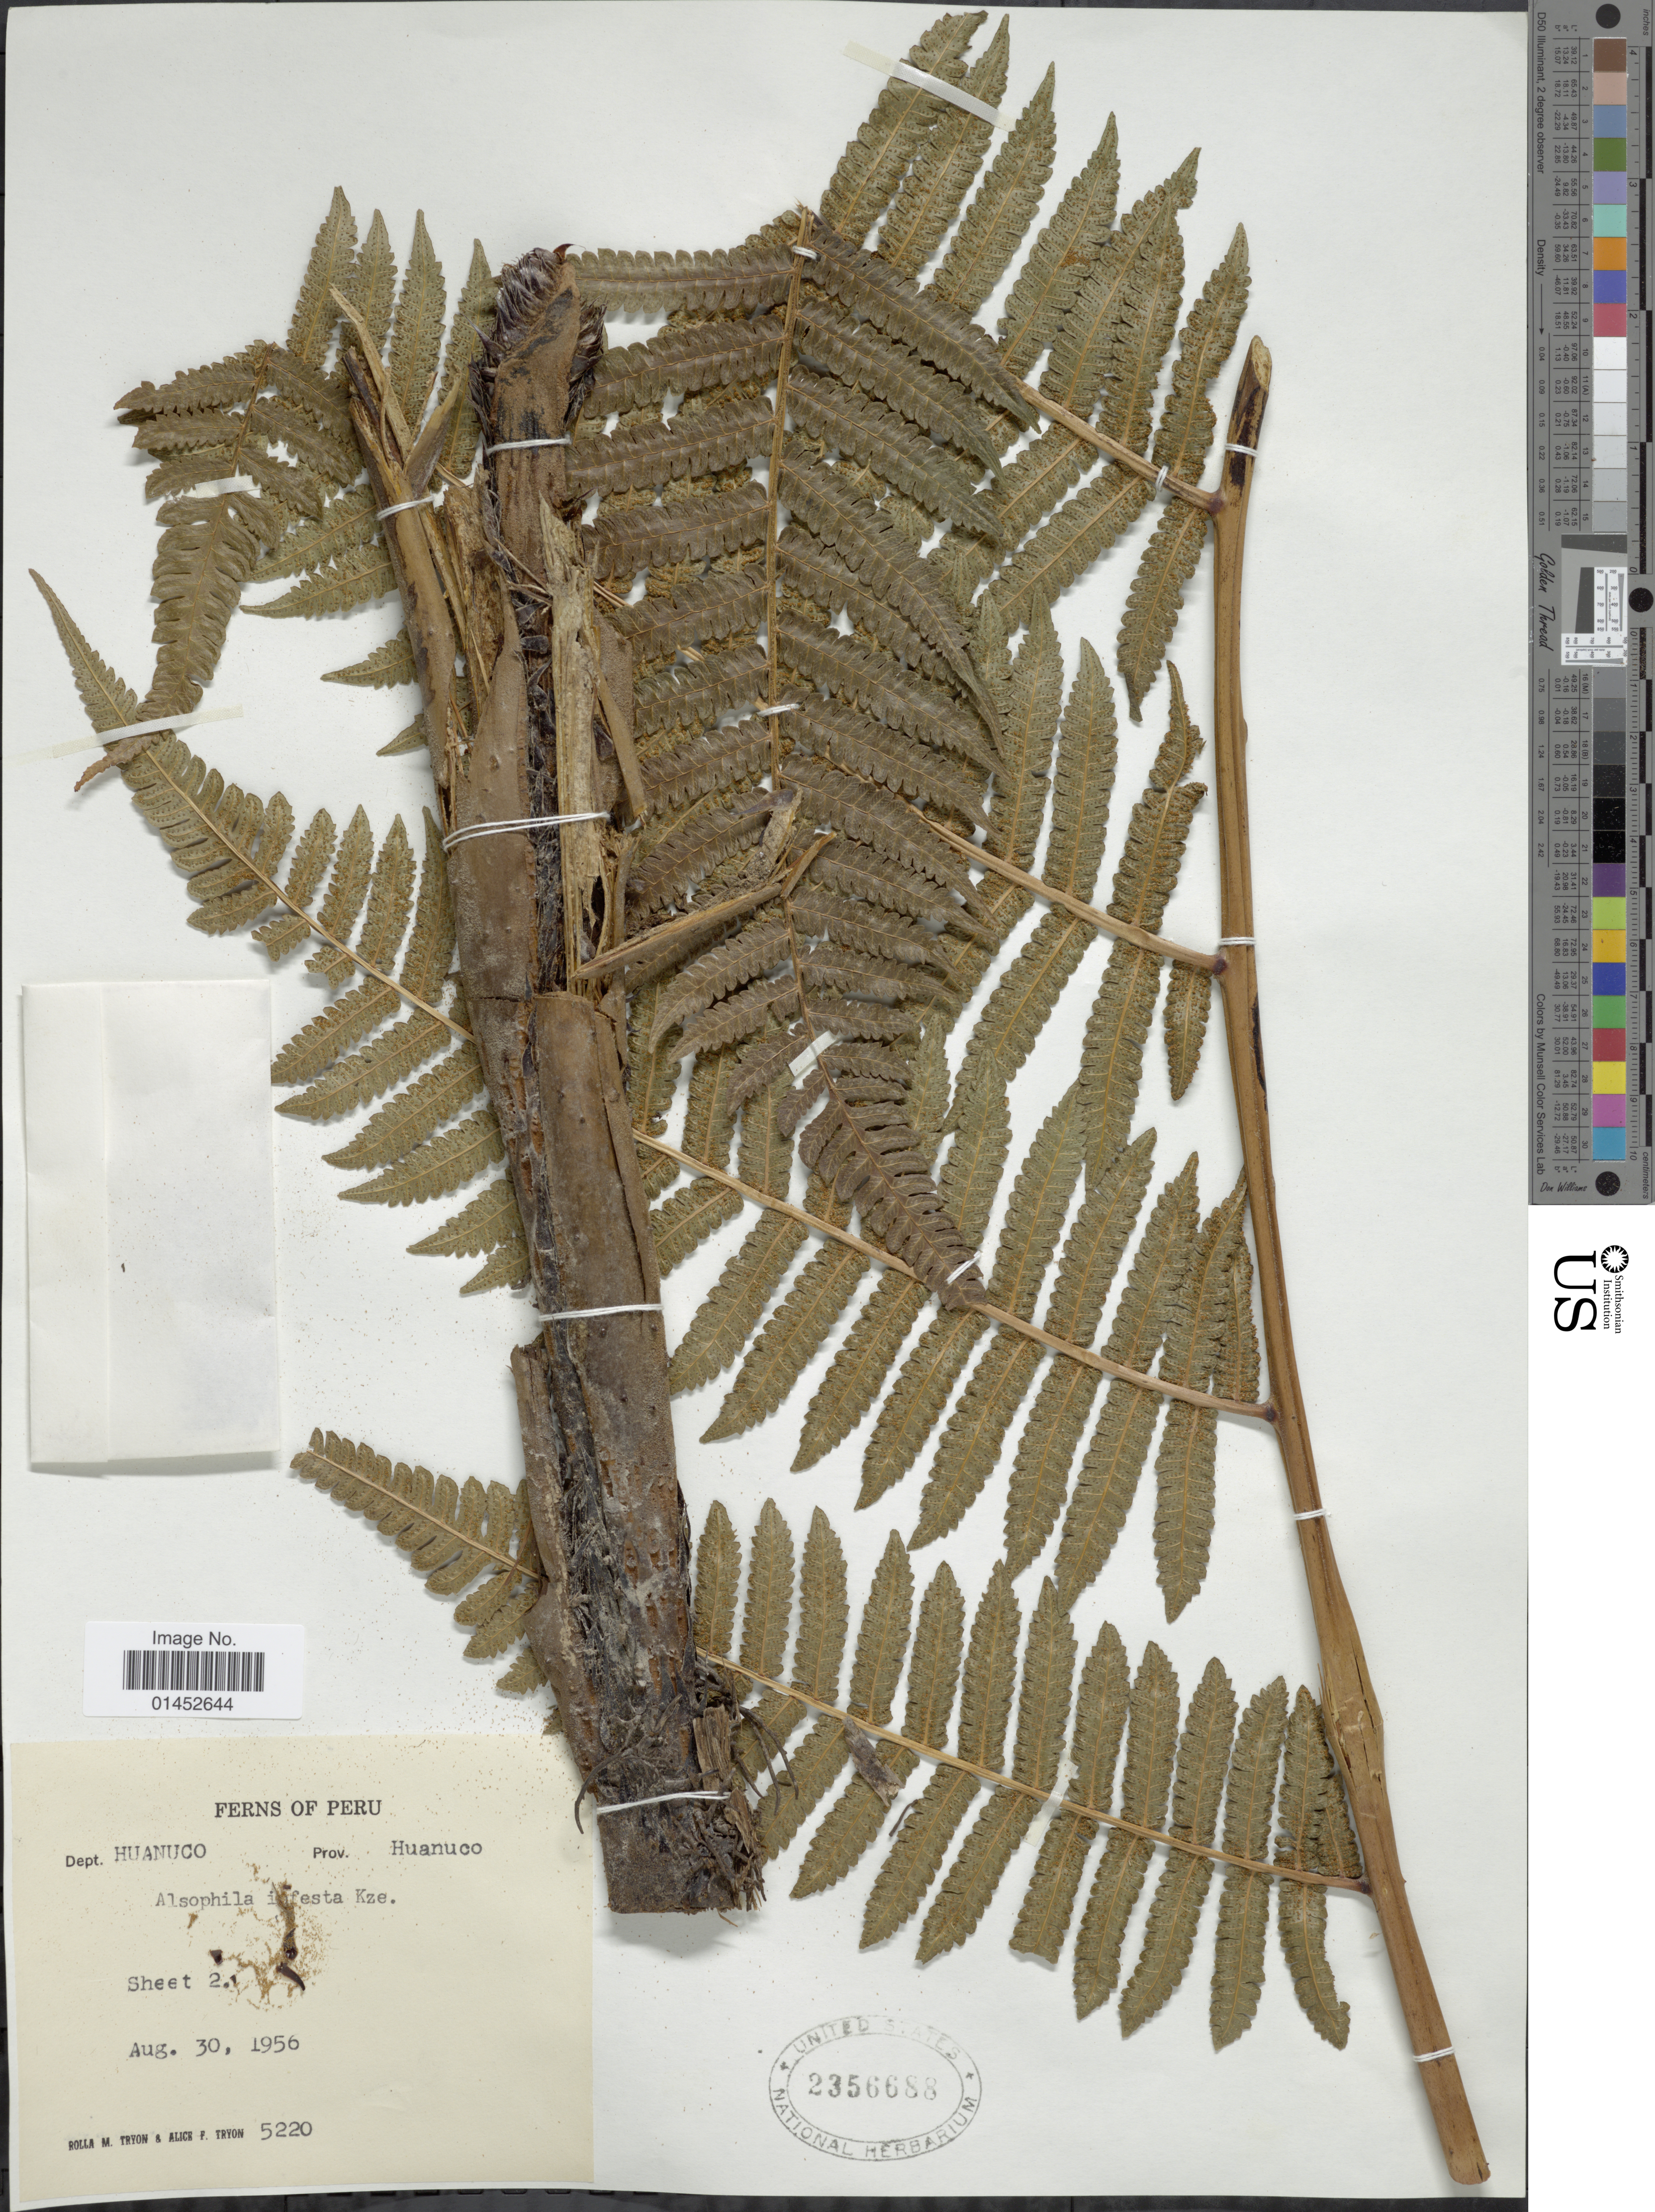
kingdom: Plantae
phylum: Tracheophyta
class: Polypodiopsida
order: Cyatheales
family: Cyatheaceae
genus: Cyathea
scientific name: Cyathea pungens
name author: (Willd.) Domin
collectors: R. M. Tryon & A. F. Tryon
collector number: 5220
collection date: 1956-08-30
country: Peru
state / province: Huánuco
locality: Dept. Huanuco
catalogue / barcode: US 2356688